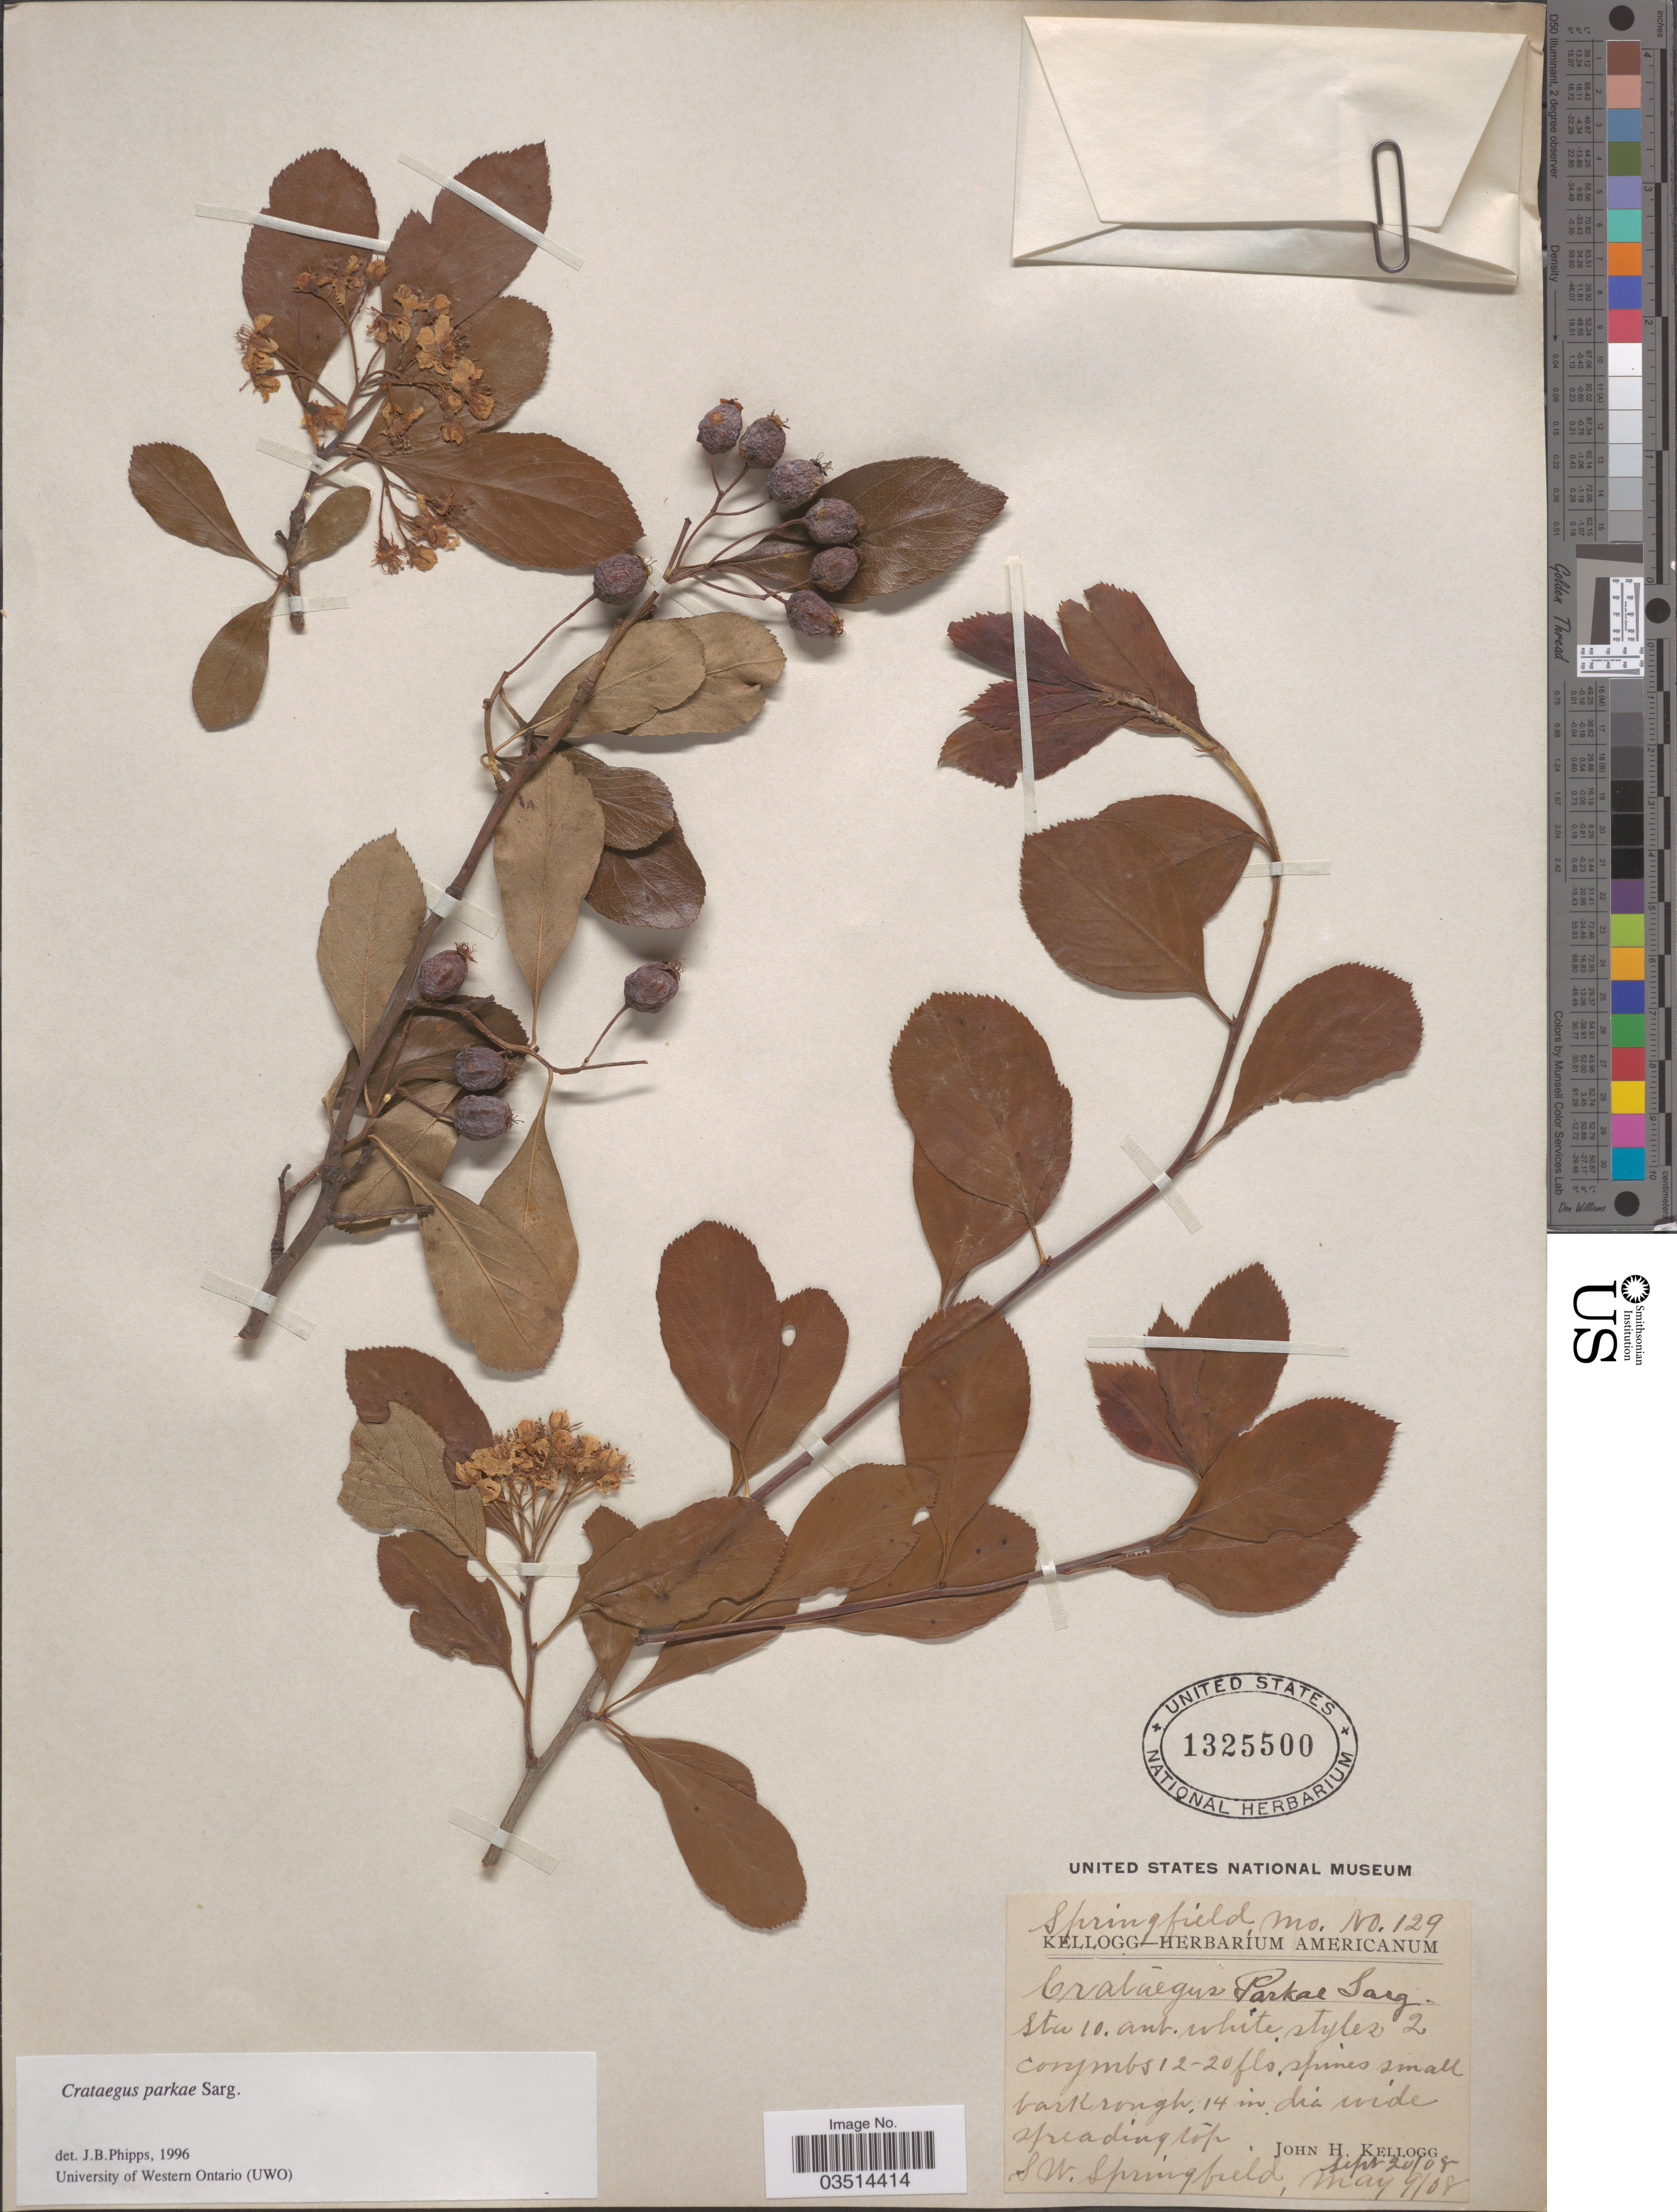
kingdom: Plantae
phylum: Tracheophyta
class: Magnoliopsida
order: Rosales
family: Rosaceae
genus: Crataegus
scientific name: Crataegus crus-galli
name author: L.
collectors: J. H. Kellogg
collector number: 129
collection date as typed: Transcribed d/m/y: 9/5/8 to 20/9/8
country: United States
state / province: Missouri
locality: Springfield. SW. Springfield.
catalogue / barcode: US 1325500